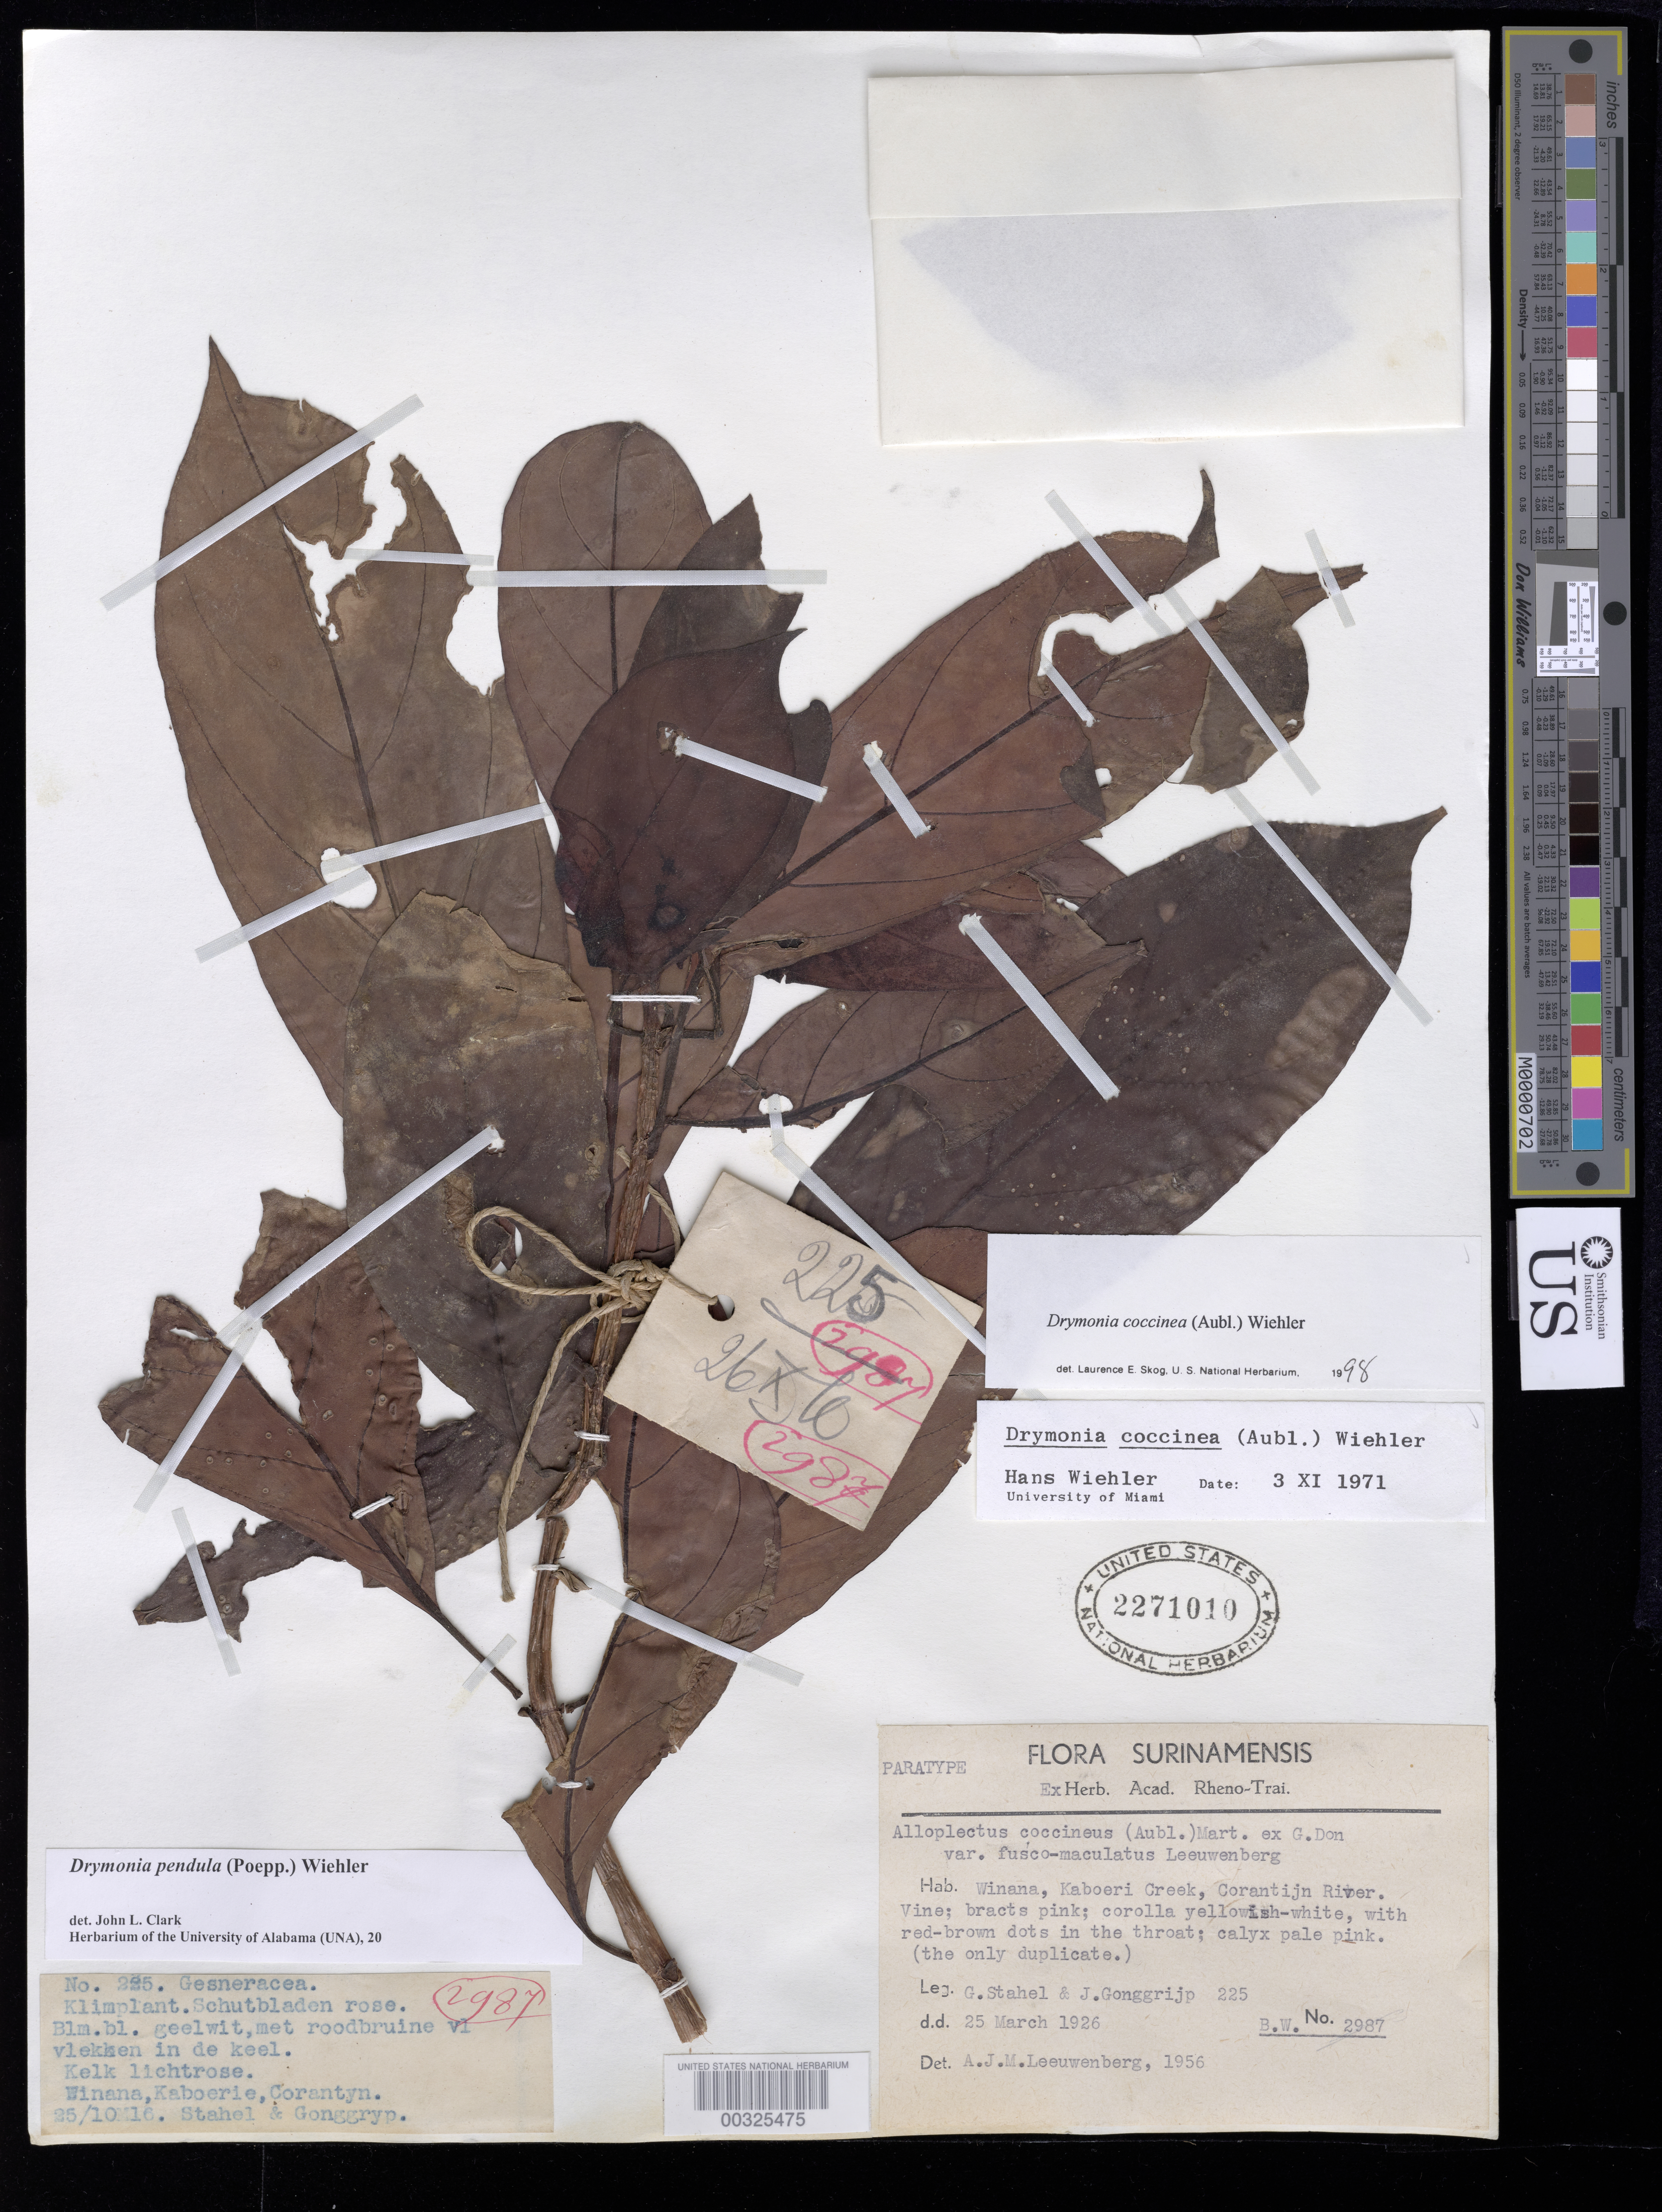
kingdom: Plantae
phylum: Tracheophyta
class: Magnoliopsida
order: Lamiales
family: Gesneriaceae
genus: Drymonia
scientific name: Drymonia coccinea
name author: (Aubl.) Wiehler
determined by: Skog, Laurence E.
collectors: G. Stahel & J. Gonggrijp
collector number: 225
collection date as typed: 25 Mar 1926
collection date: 1926-03-25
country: Suriname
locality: Winana, Kaboeri Creek, Corantijn River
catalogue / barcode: US 2271010